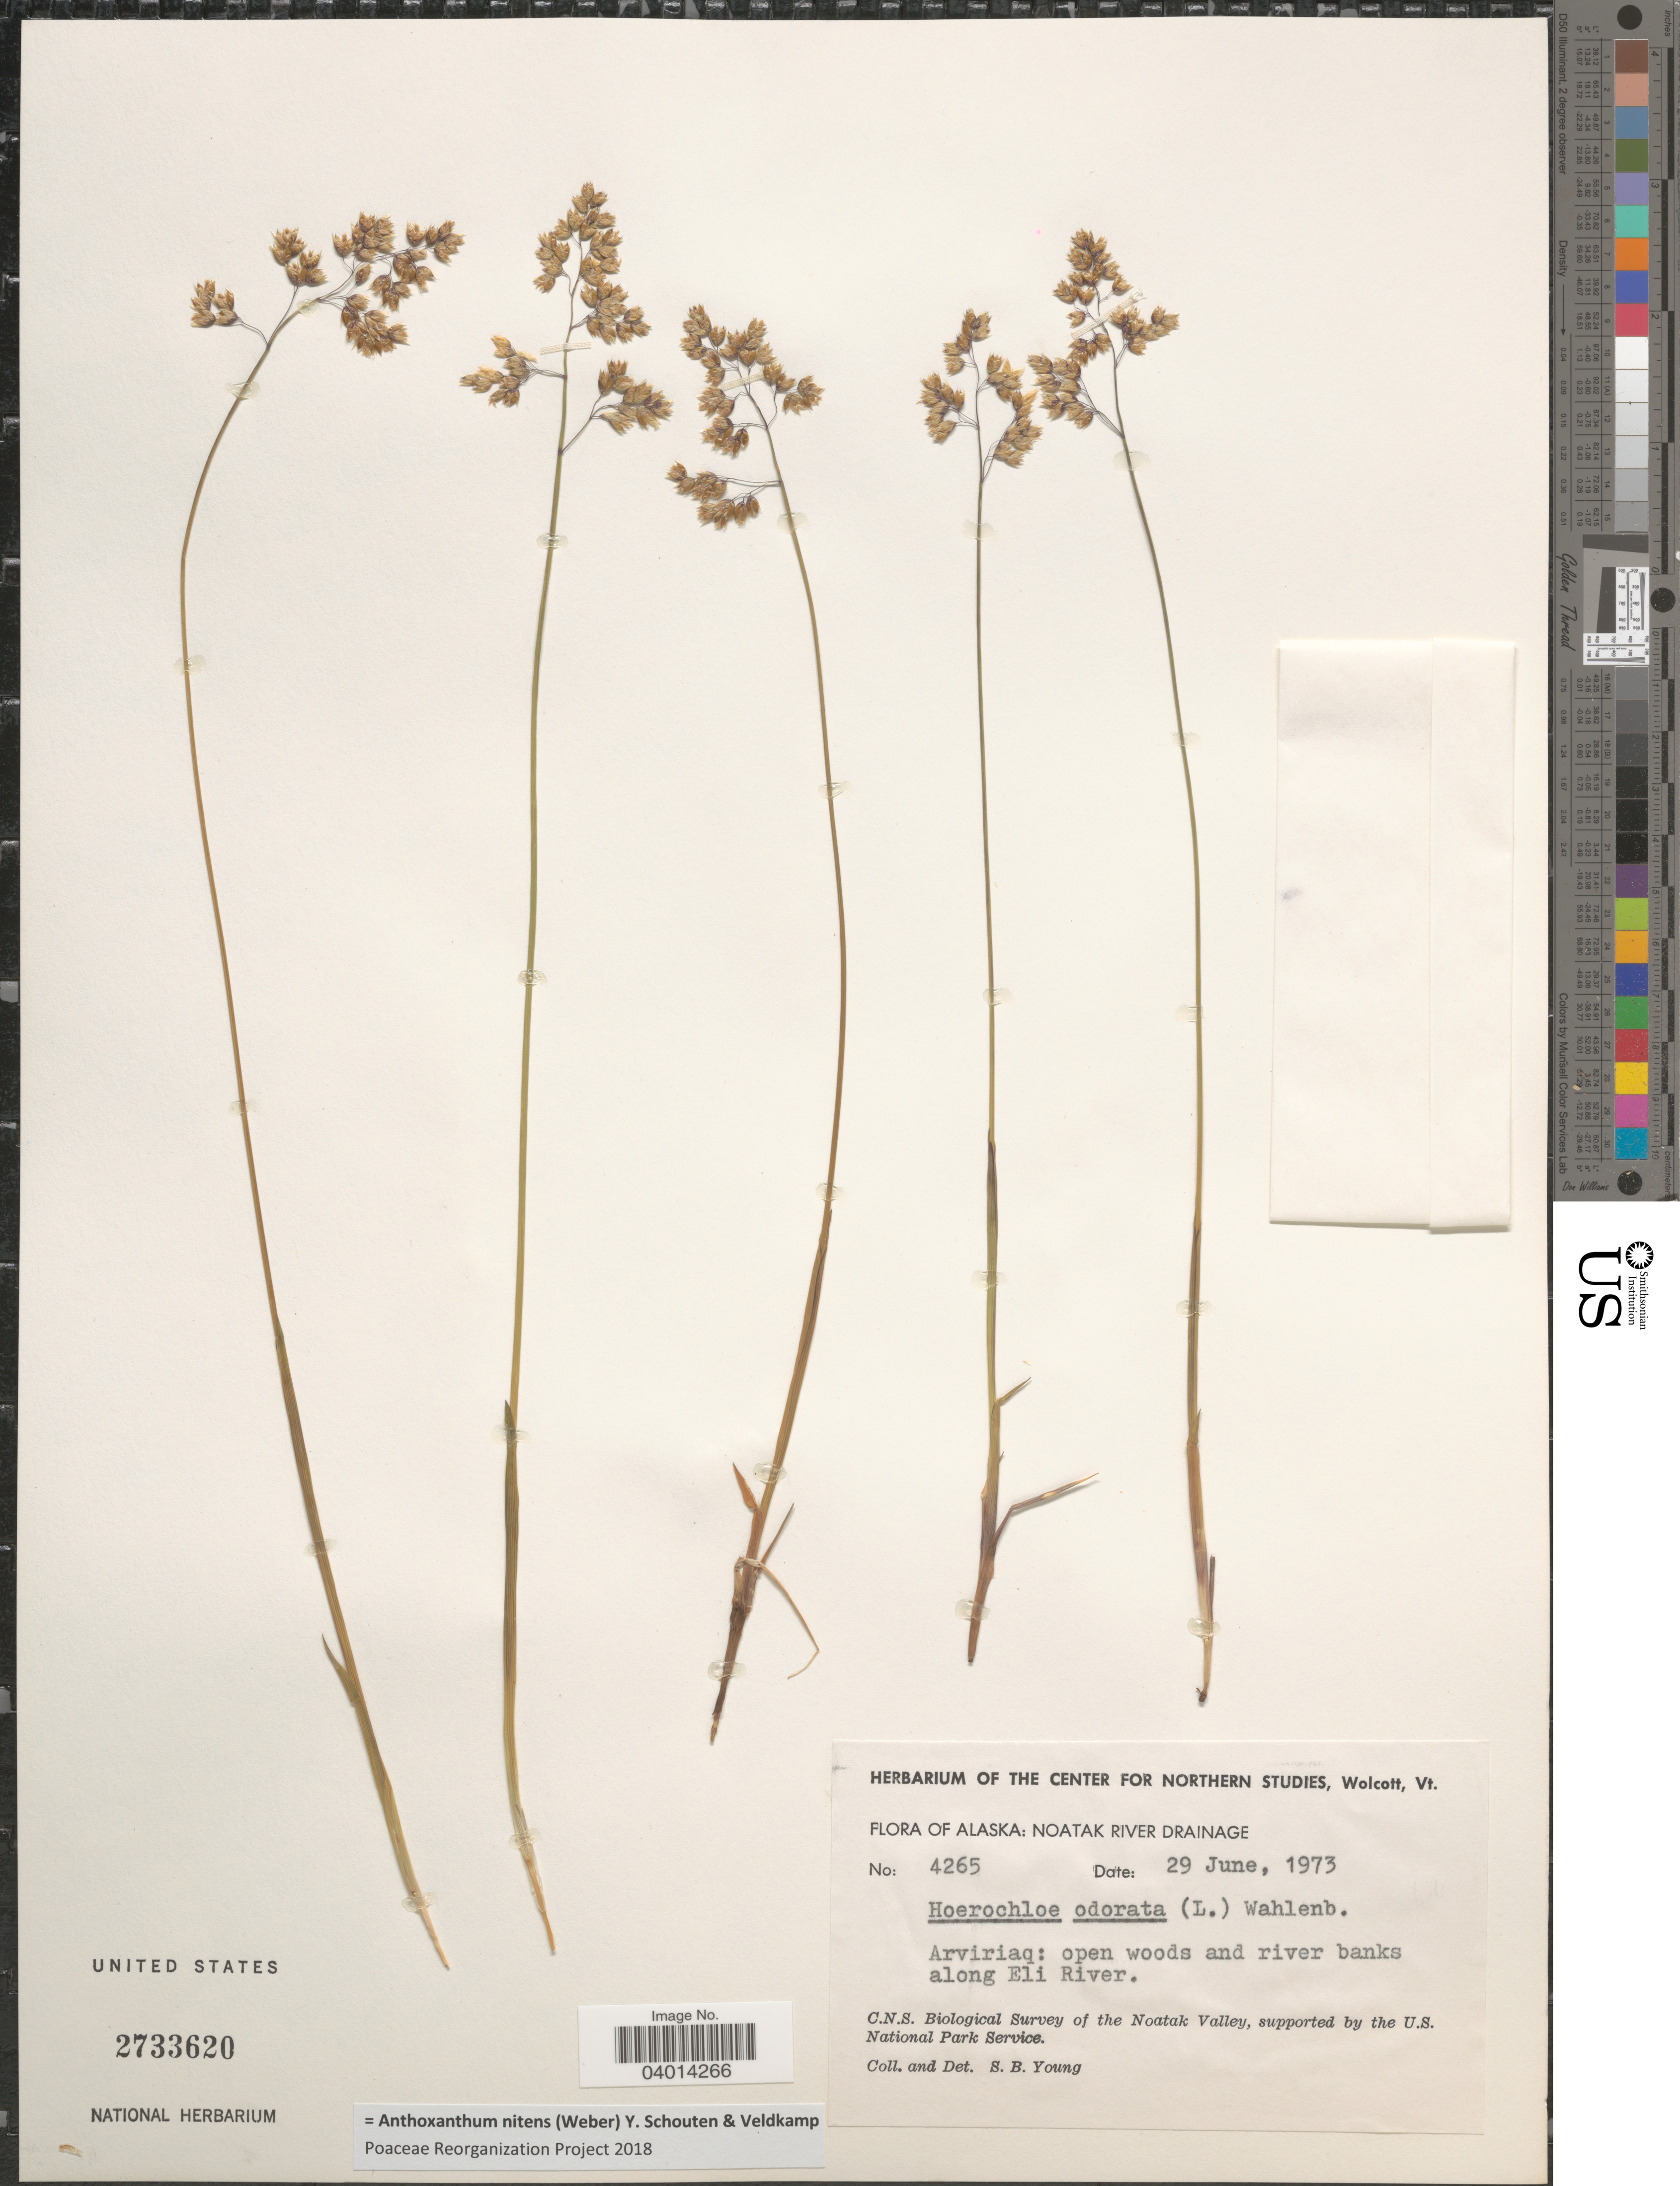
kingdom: Plantae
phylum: Tracheophyta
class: Liliopsida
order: Poales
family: Poaceae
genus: Anthoxanthum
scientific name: Anthoxanthum nitens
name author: (G.H. Weber) R.T.A. Schouten & Veldkamp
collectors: S. Young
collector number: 4265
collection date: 1973-06-29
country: United States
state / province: Alaska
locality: Noatak River Drainage. Arviriaq: open woods and river banks along Eli River. The Noatak Valley.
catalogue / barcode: US 2733620